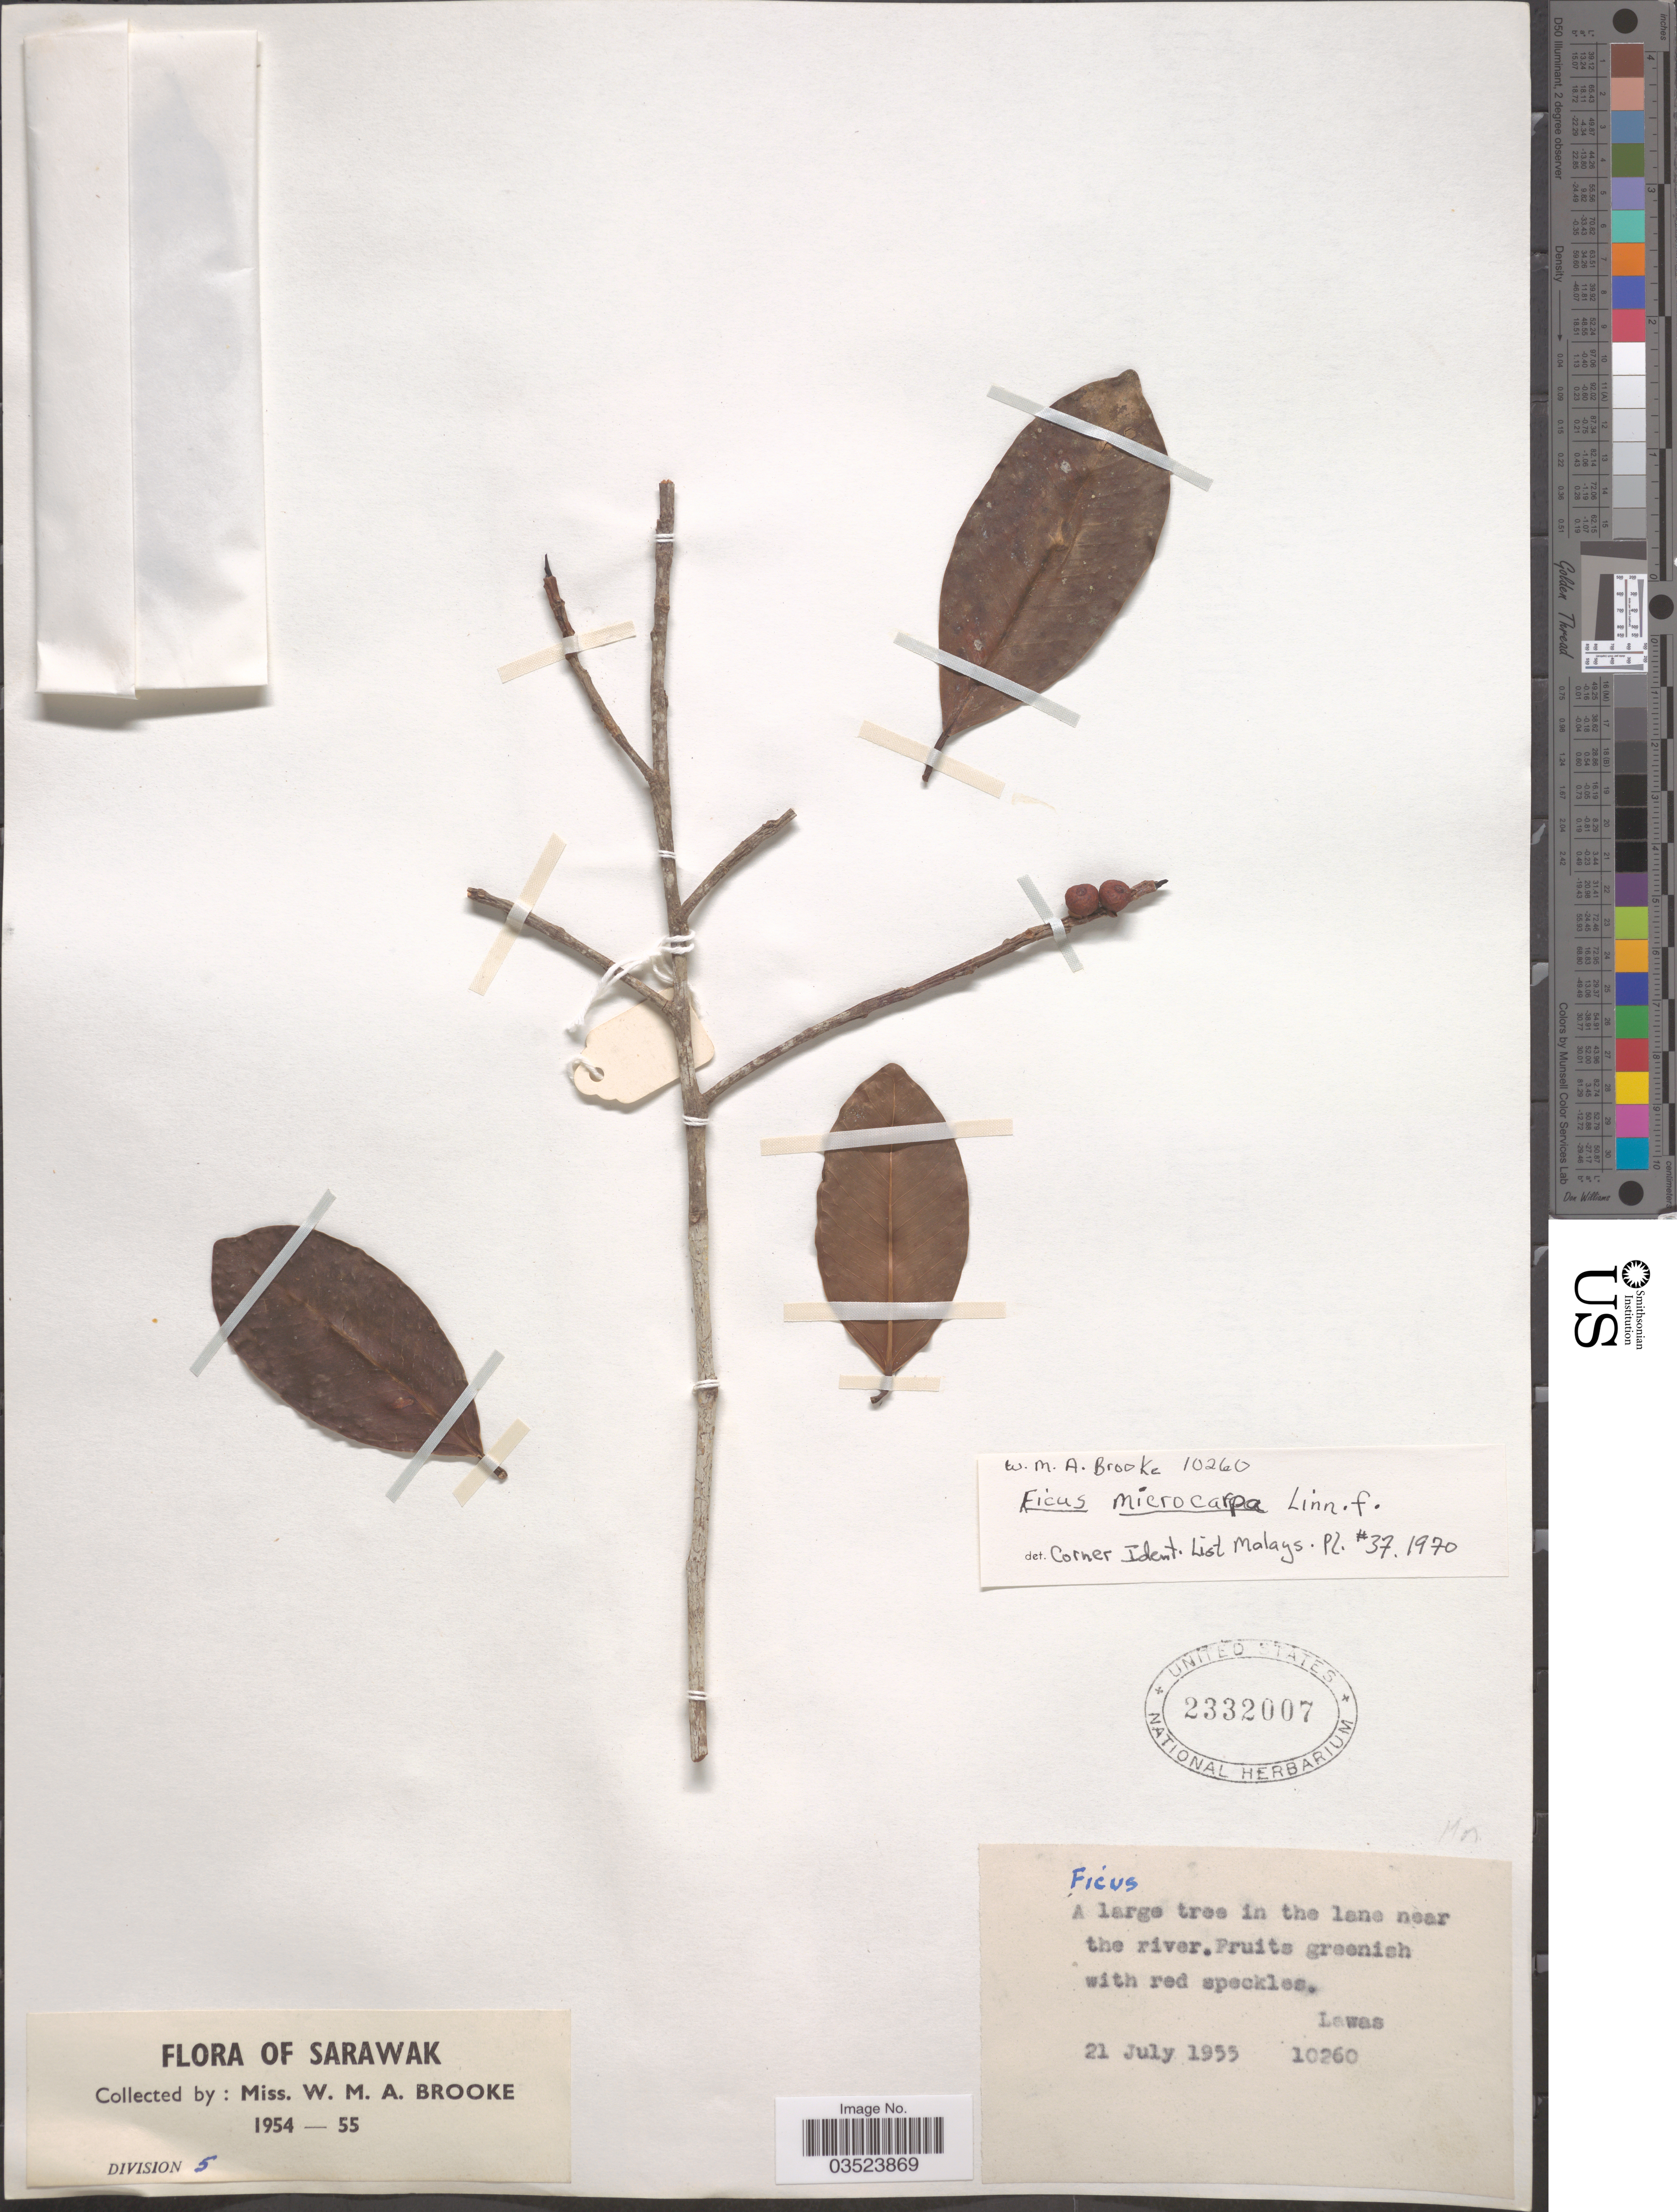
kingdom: Plantae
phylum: Tracheophyta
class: Magnoliopsida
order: Rosales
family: Moraceae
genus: Ficus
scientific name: Ficus microcarpa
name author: L. f.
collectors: W. Brooke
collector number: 10260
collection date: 1955-07-21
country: Malaysia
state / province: Sarawak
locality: Lawas.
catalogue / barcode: US 2332007